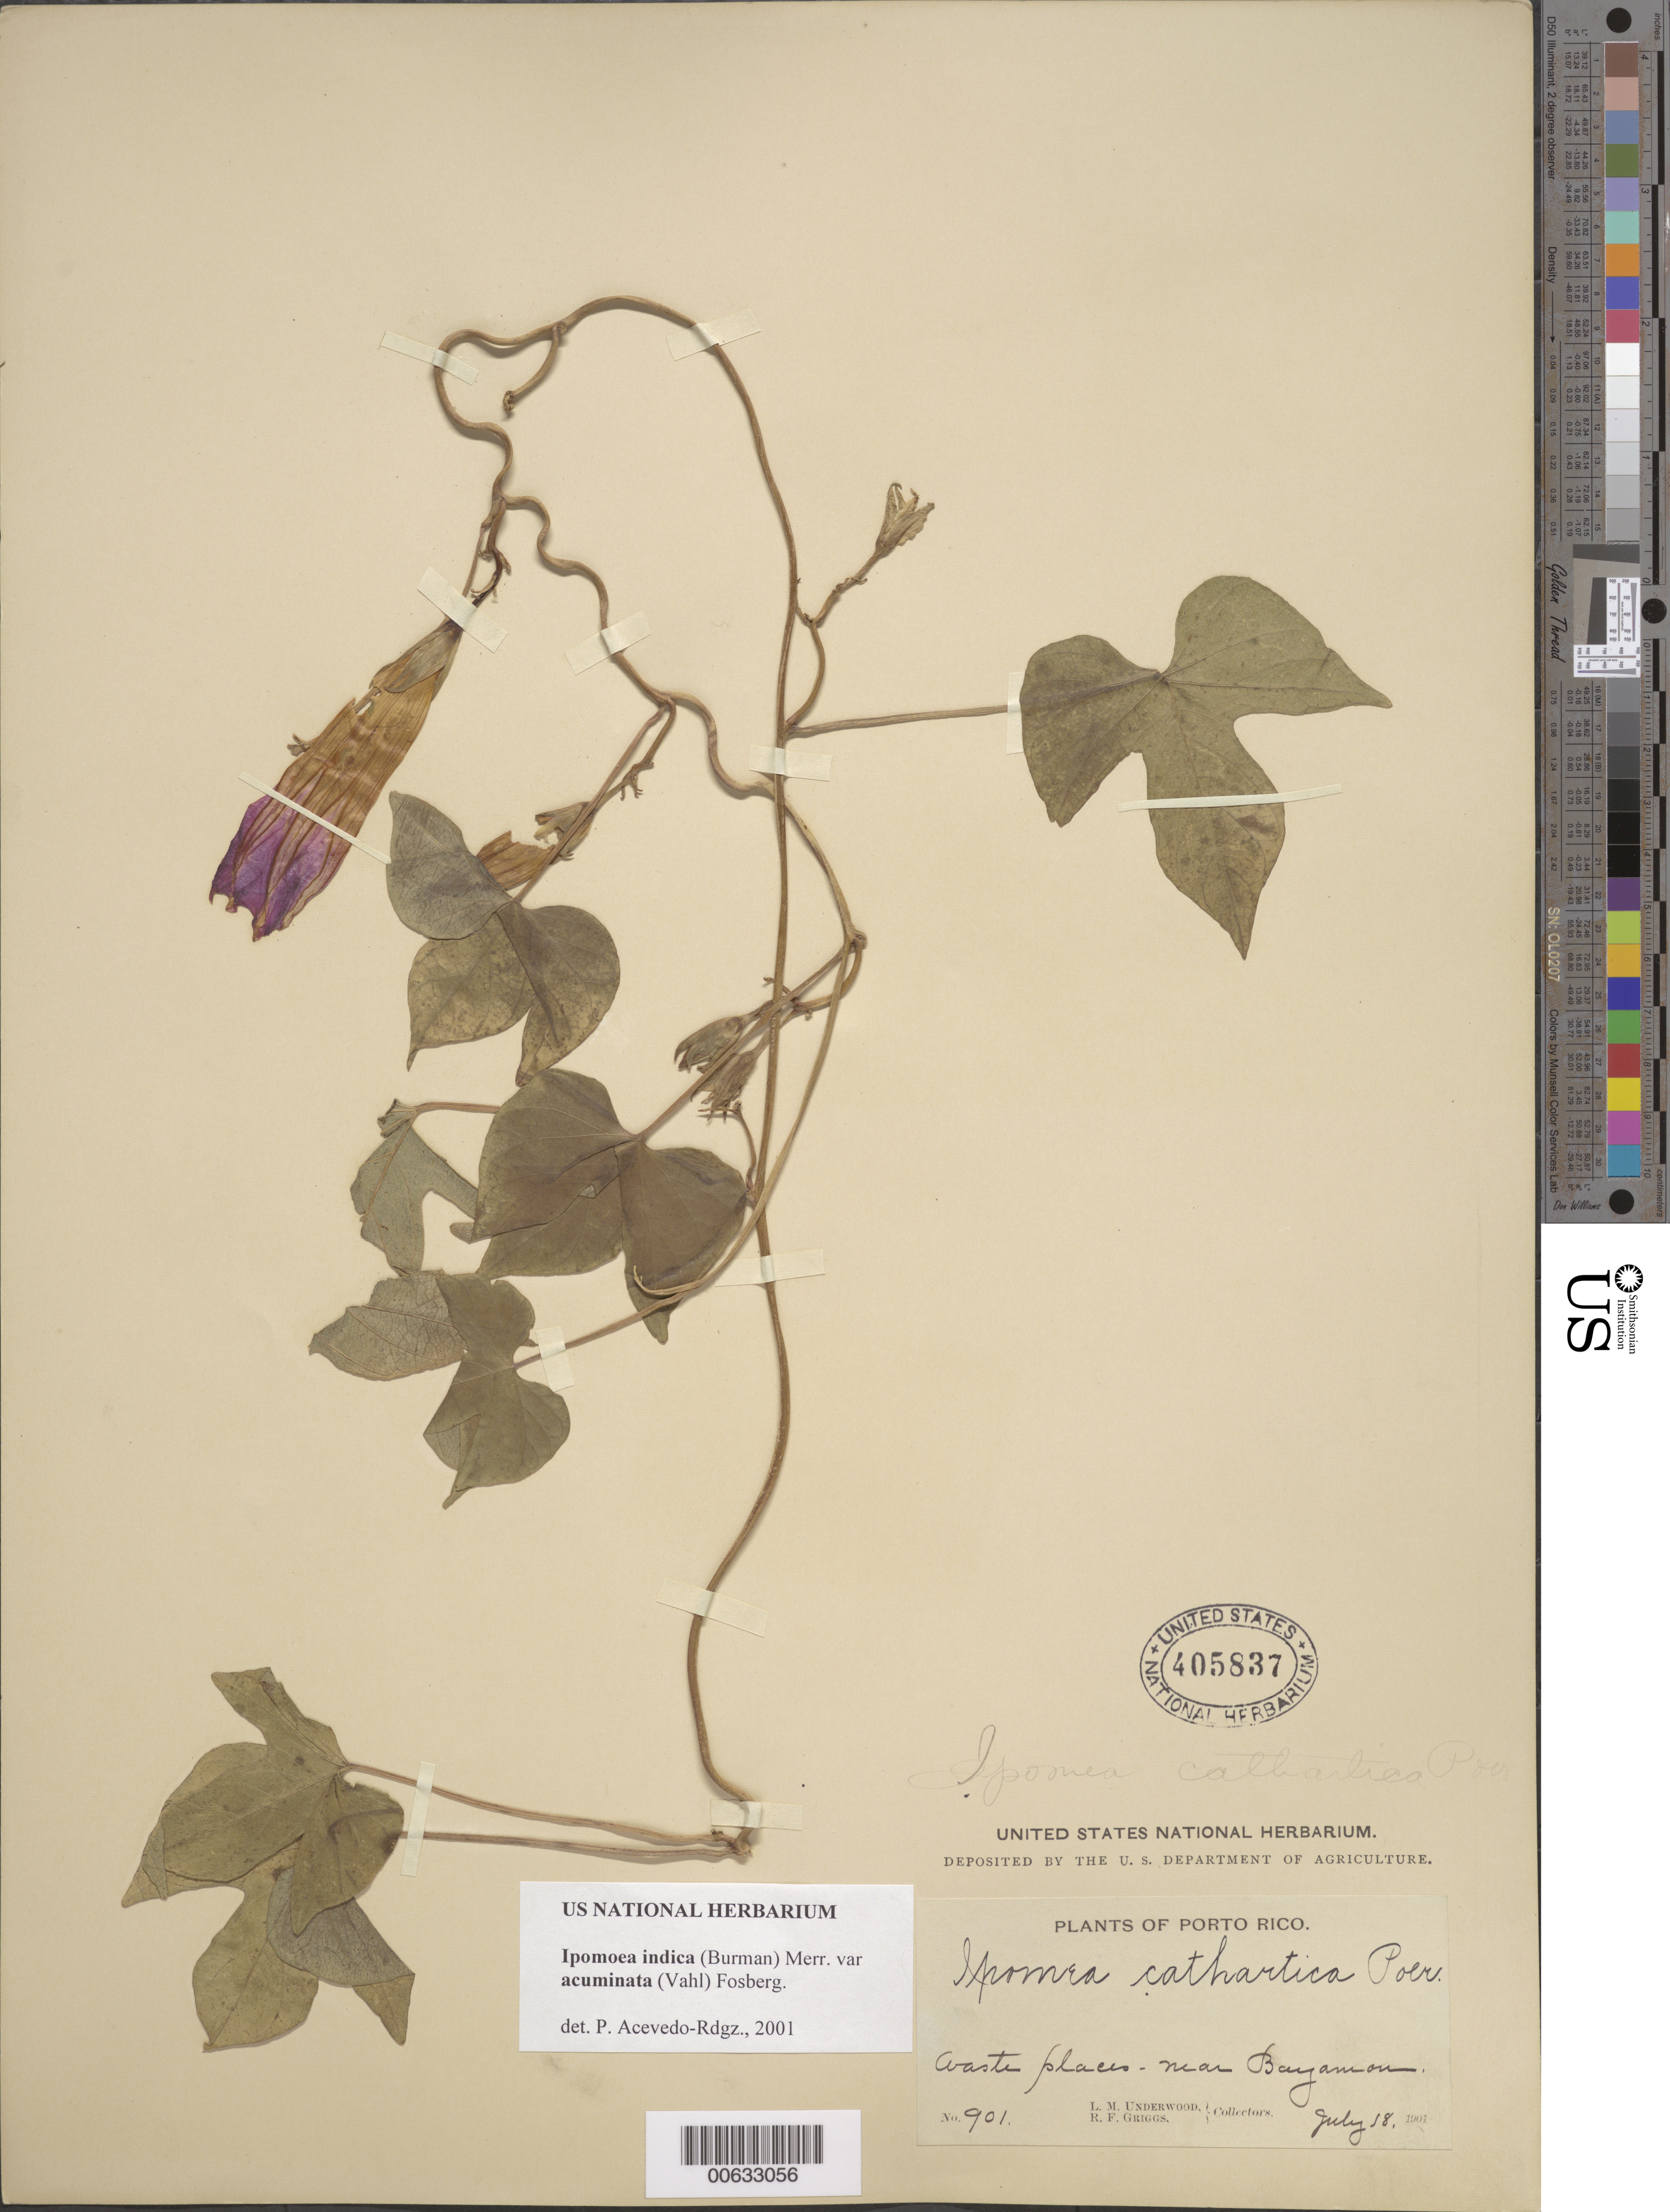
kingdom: Plantae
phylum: Tracheophyta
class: Magnoliopsida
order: Solanales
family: Convolvulaceae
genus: Ipomoea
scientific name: Ipomoea indica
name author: (Burm.) Merr.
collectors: L. M. Underwood & R. F. Griggs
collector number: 901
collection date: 1901-07-18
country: Puerto Rico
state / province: Bayamón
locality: Porto Rico, Waste places, near Bayamon.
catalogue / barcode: US 405837